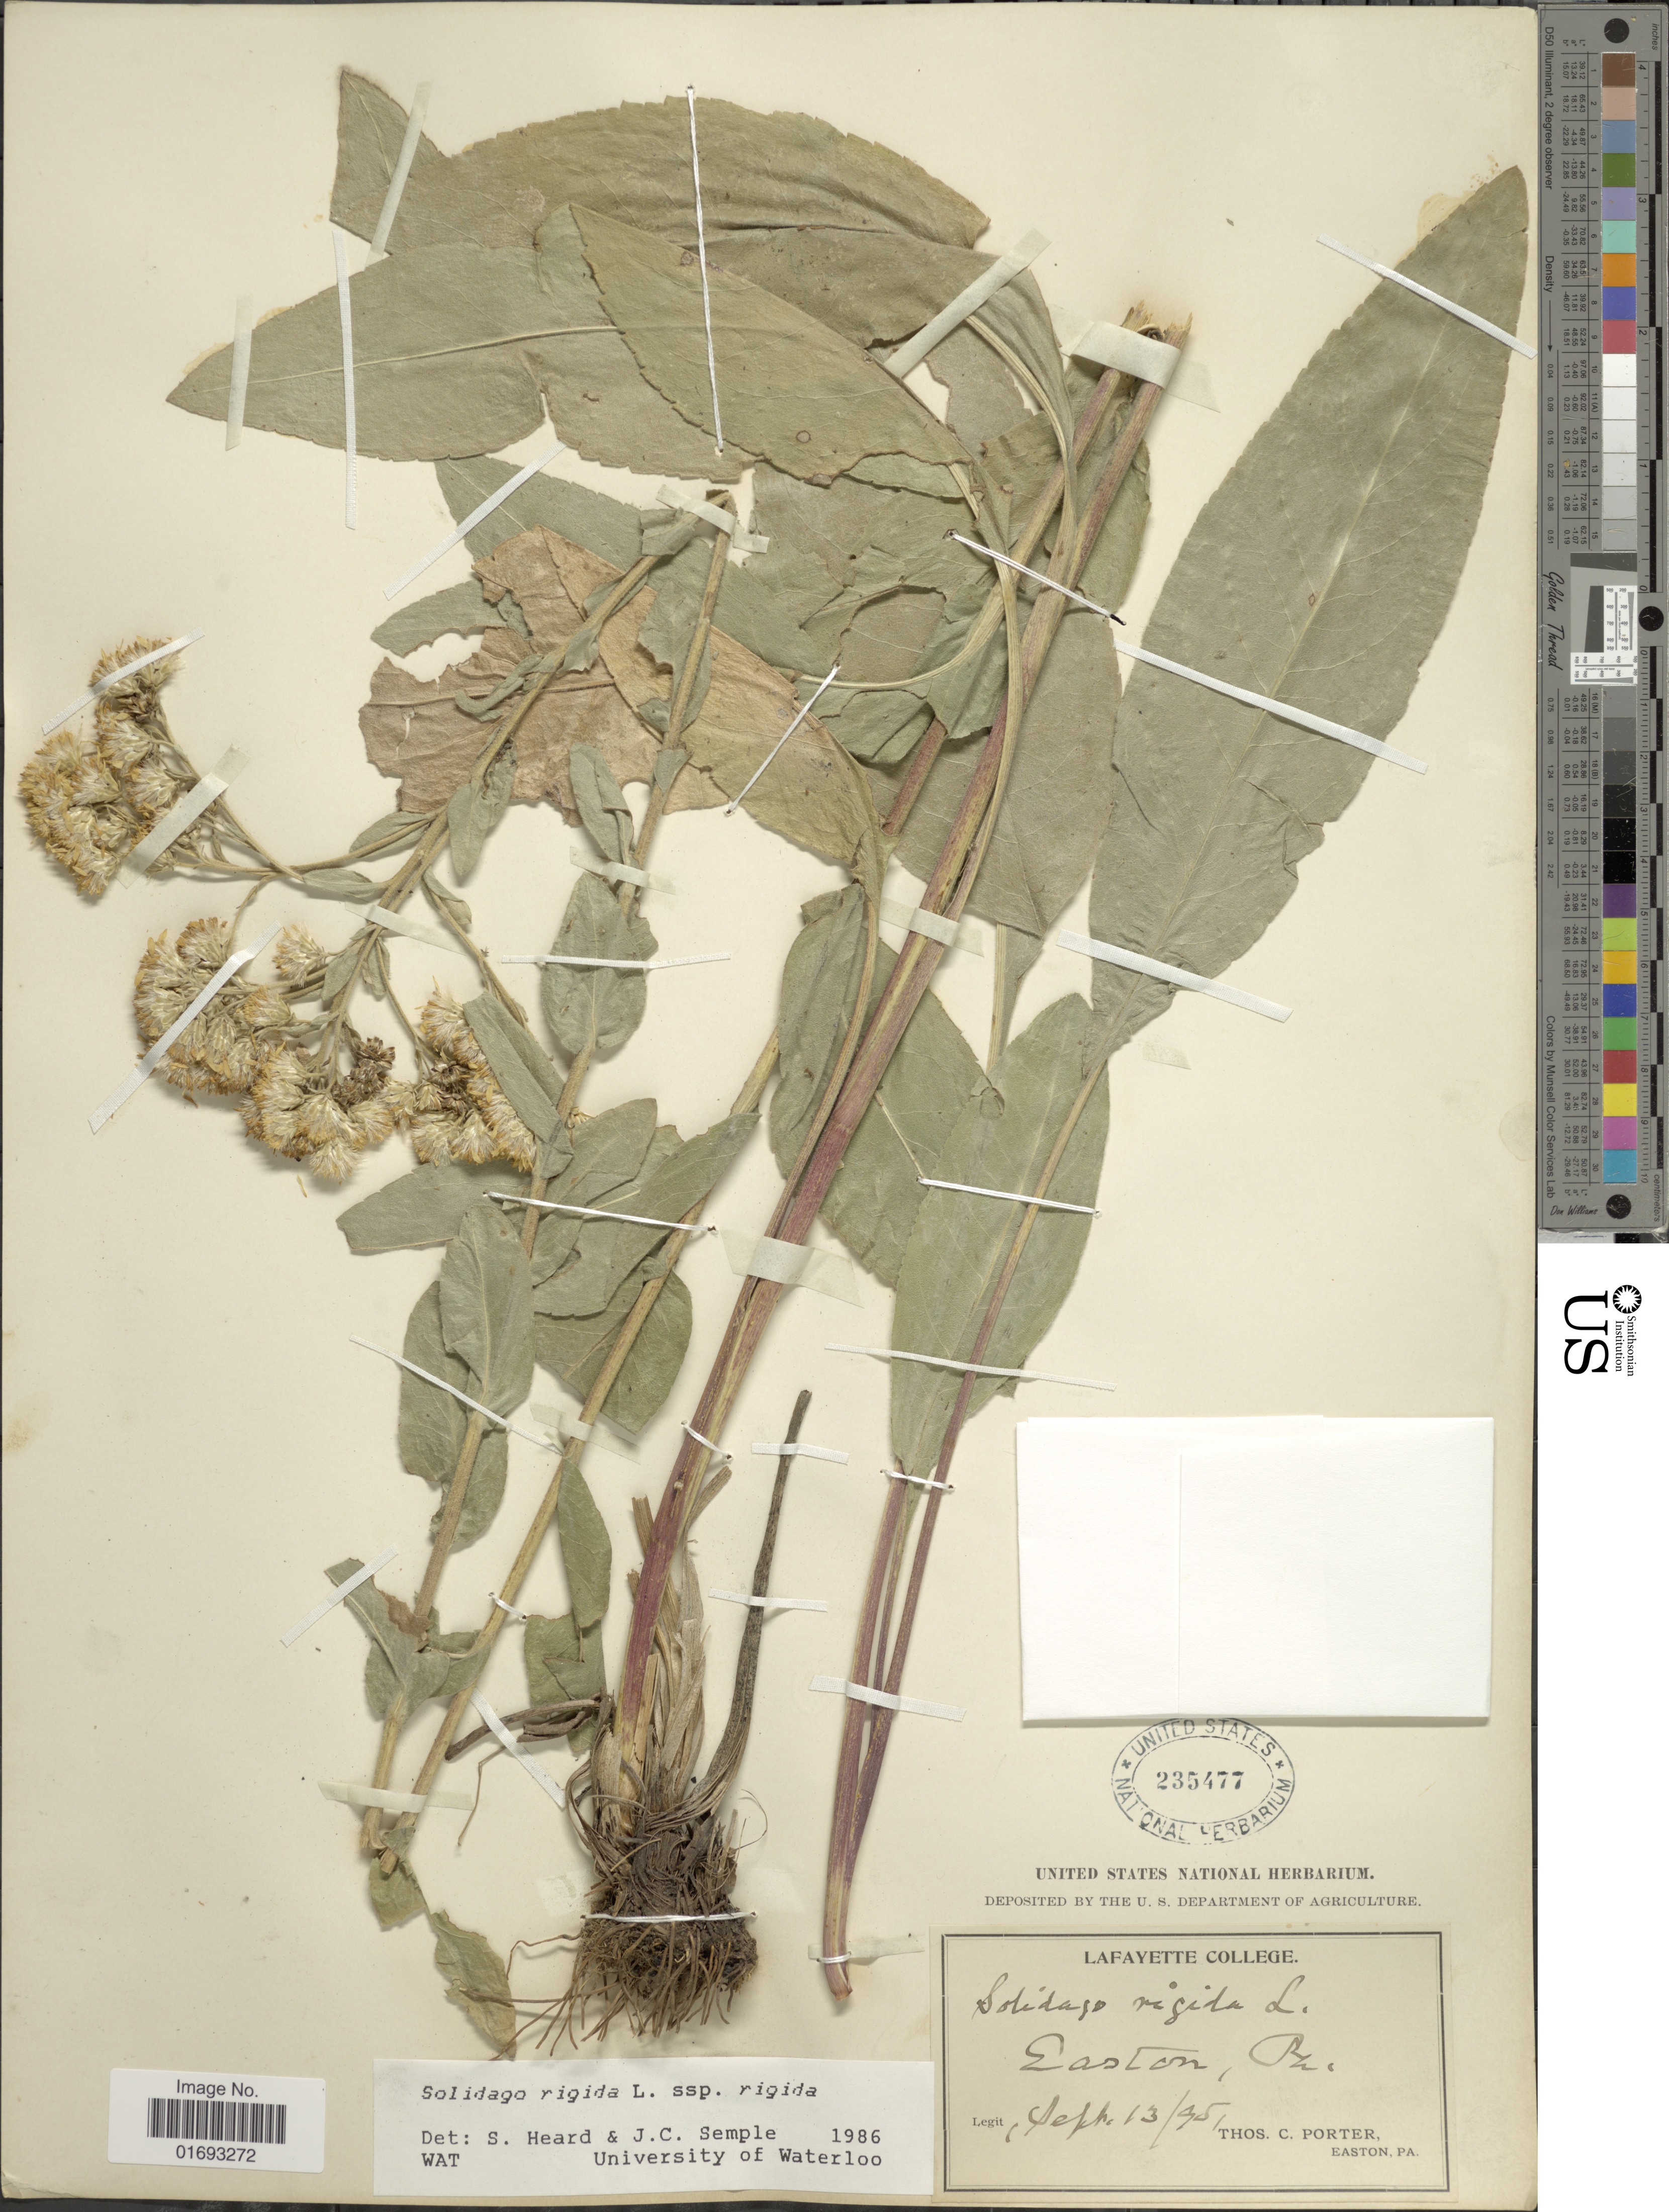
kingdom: Plantae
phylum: Tracheophyta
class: Magnoliopsida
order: Asterales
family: Asteraceae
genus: Oligoneuron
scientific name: Oligoneuron rigidum var. rigidum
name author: (L.) Small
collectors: T. C. Porter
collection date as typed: Transcribed d/m/y: 13/9/95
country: United States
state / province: Pennsylvania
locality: Eastone, Lafayeitte College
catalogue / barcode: US 235477